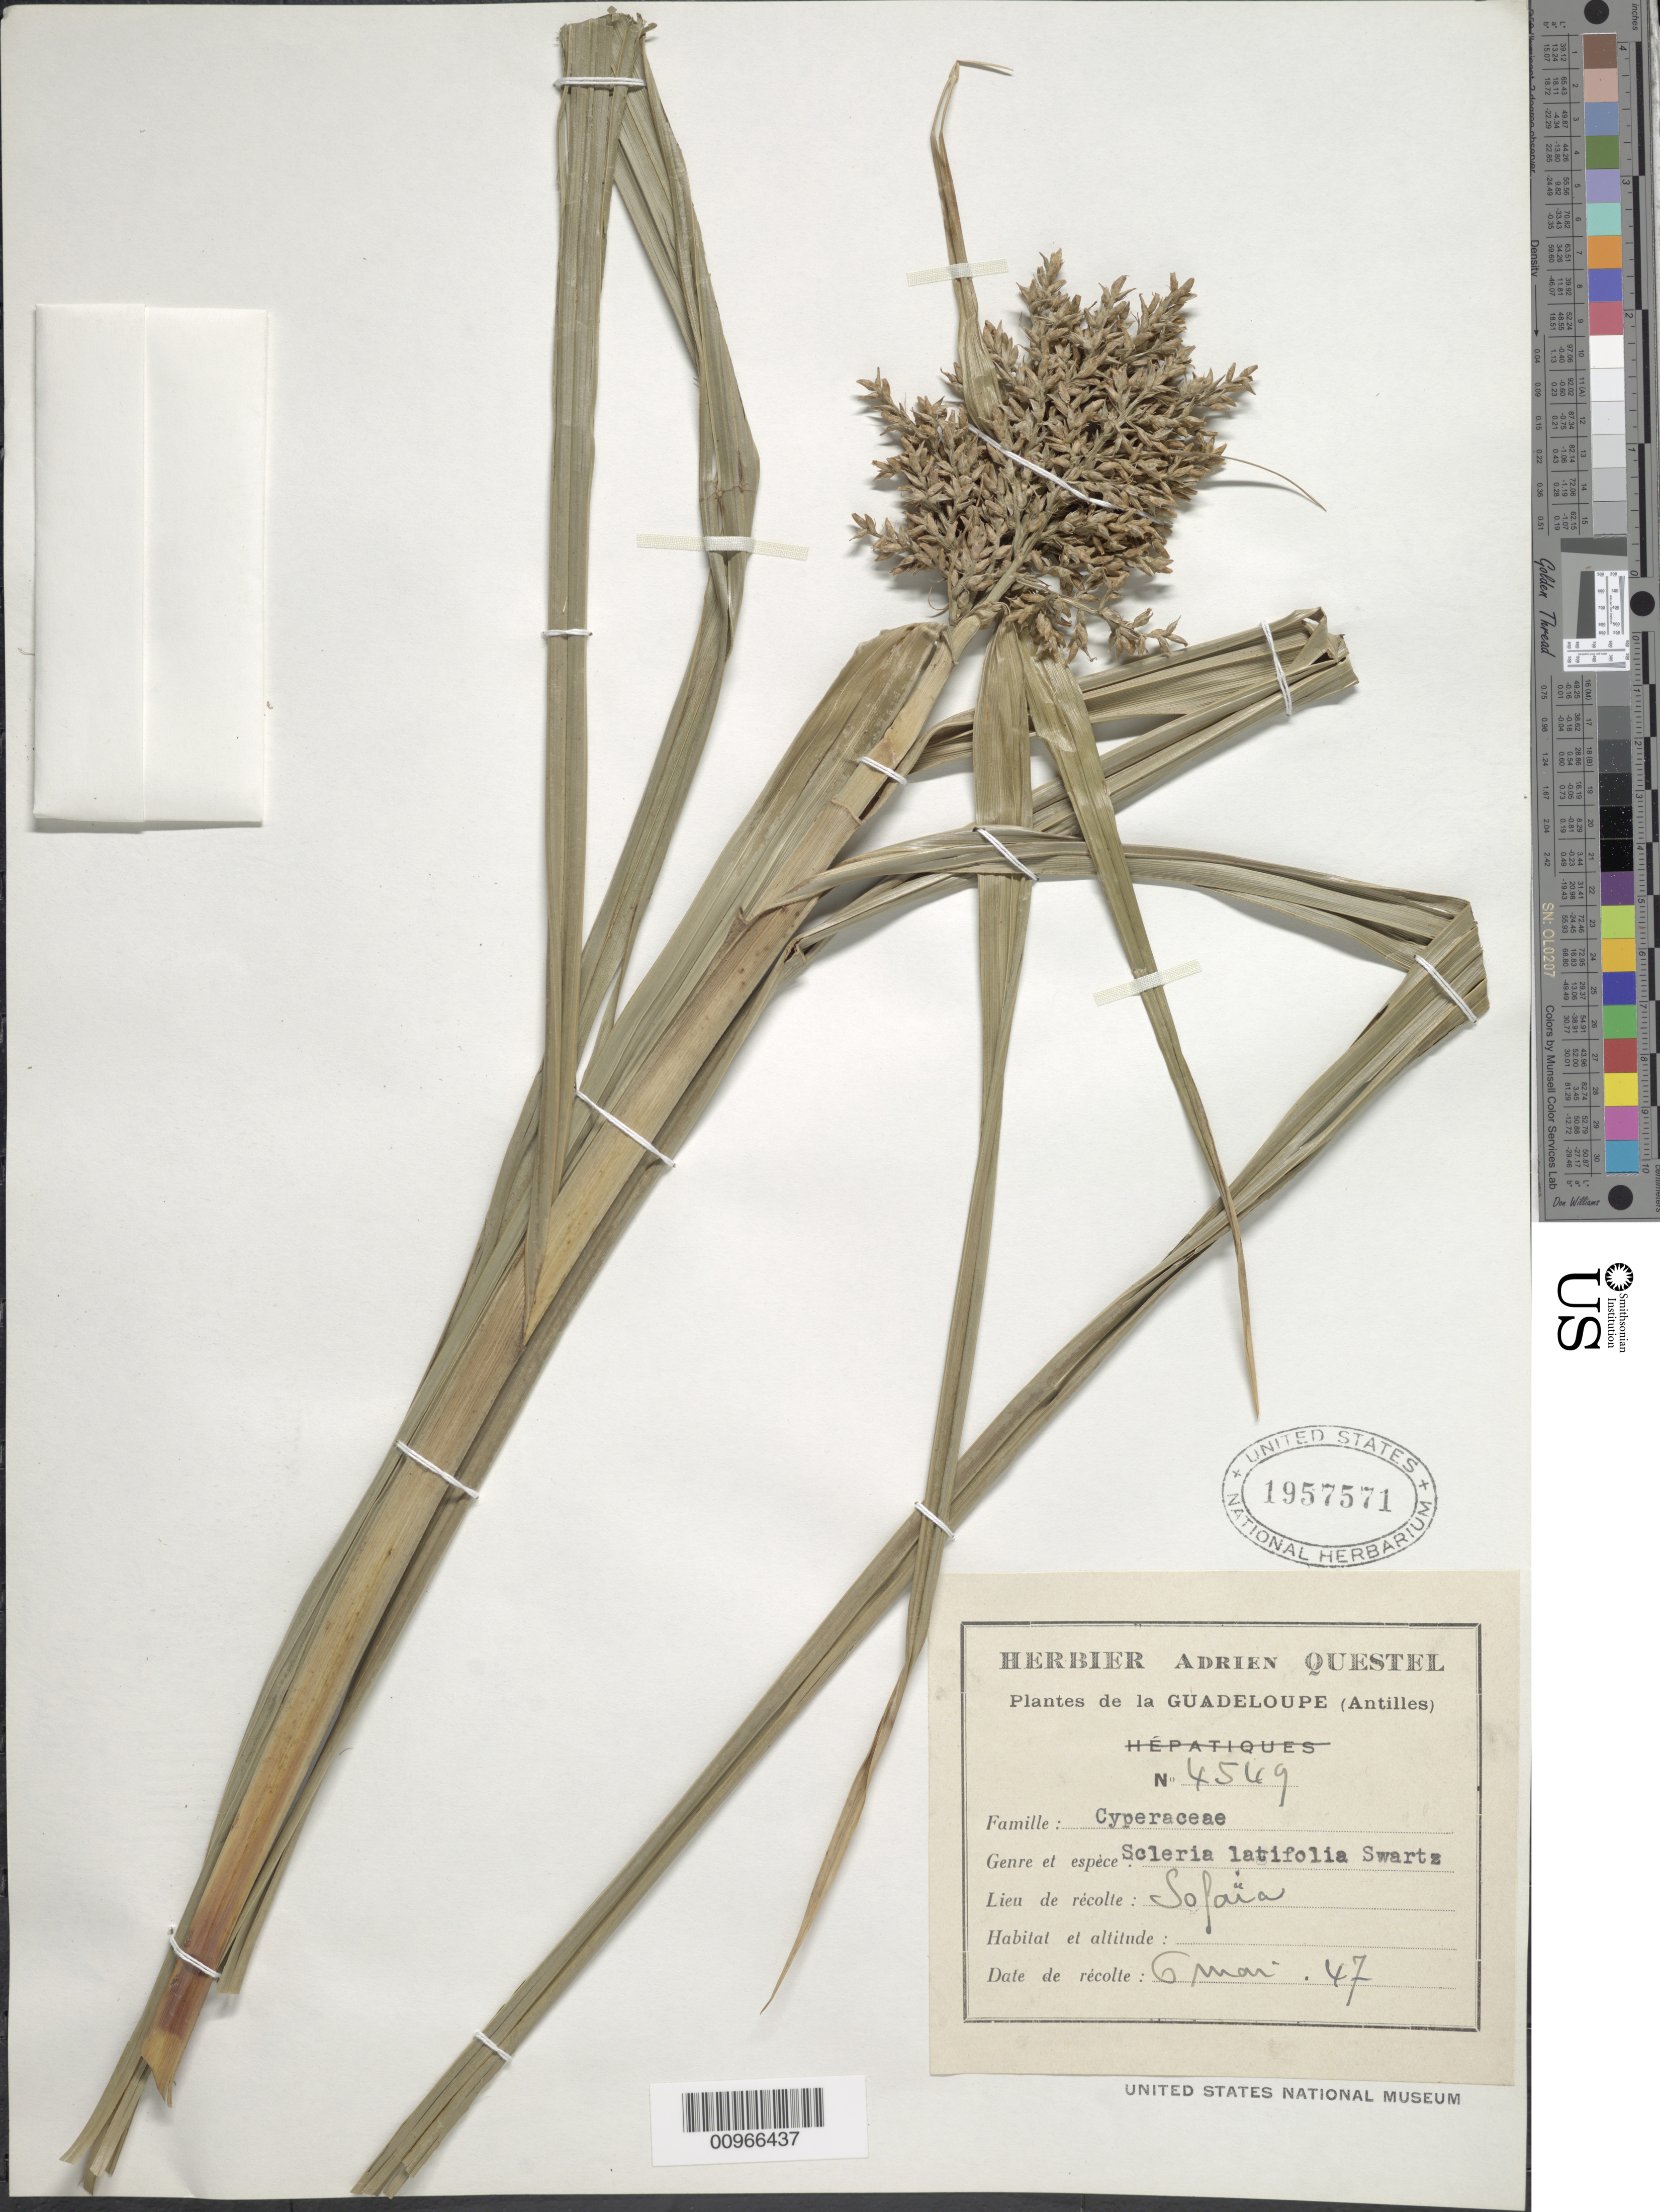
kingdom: Plantae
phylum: Tracheophyta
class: Liliopsida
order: Poales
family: Cyperaceae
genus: Scleria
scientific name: Scleria latifolia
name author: Sw.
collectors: A. Questel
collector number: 4549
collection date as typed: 06 May 1947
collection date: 1947-05-06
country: Guadeloupe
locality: Sofaïa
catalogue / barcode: US 1957571